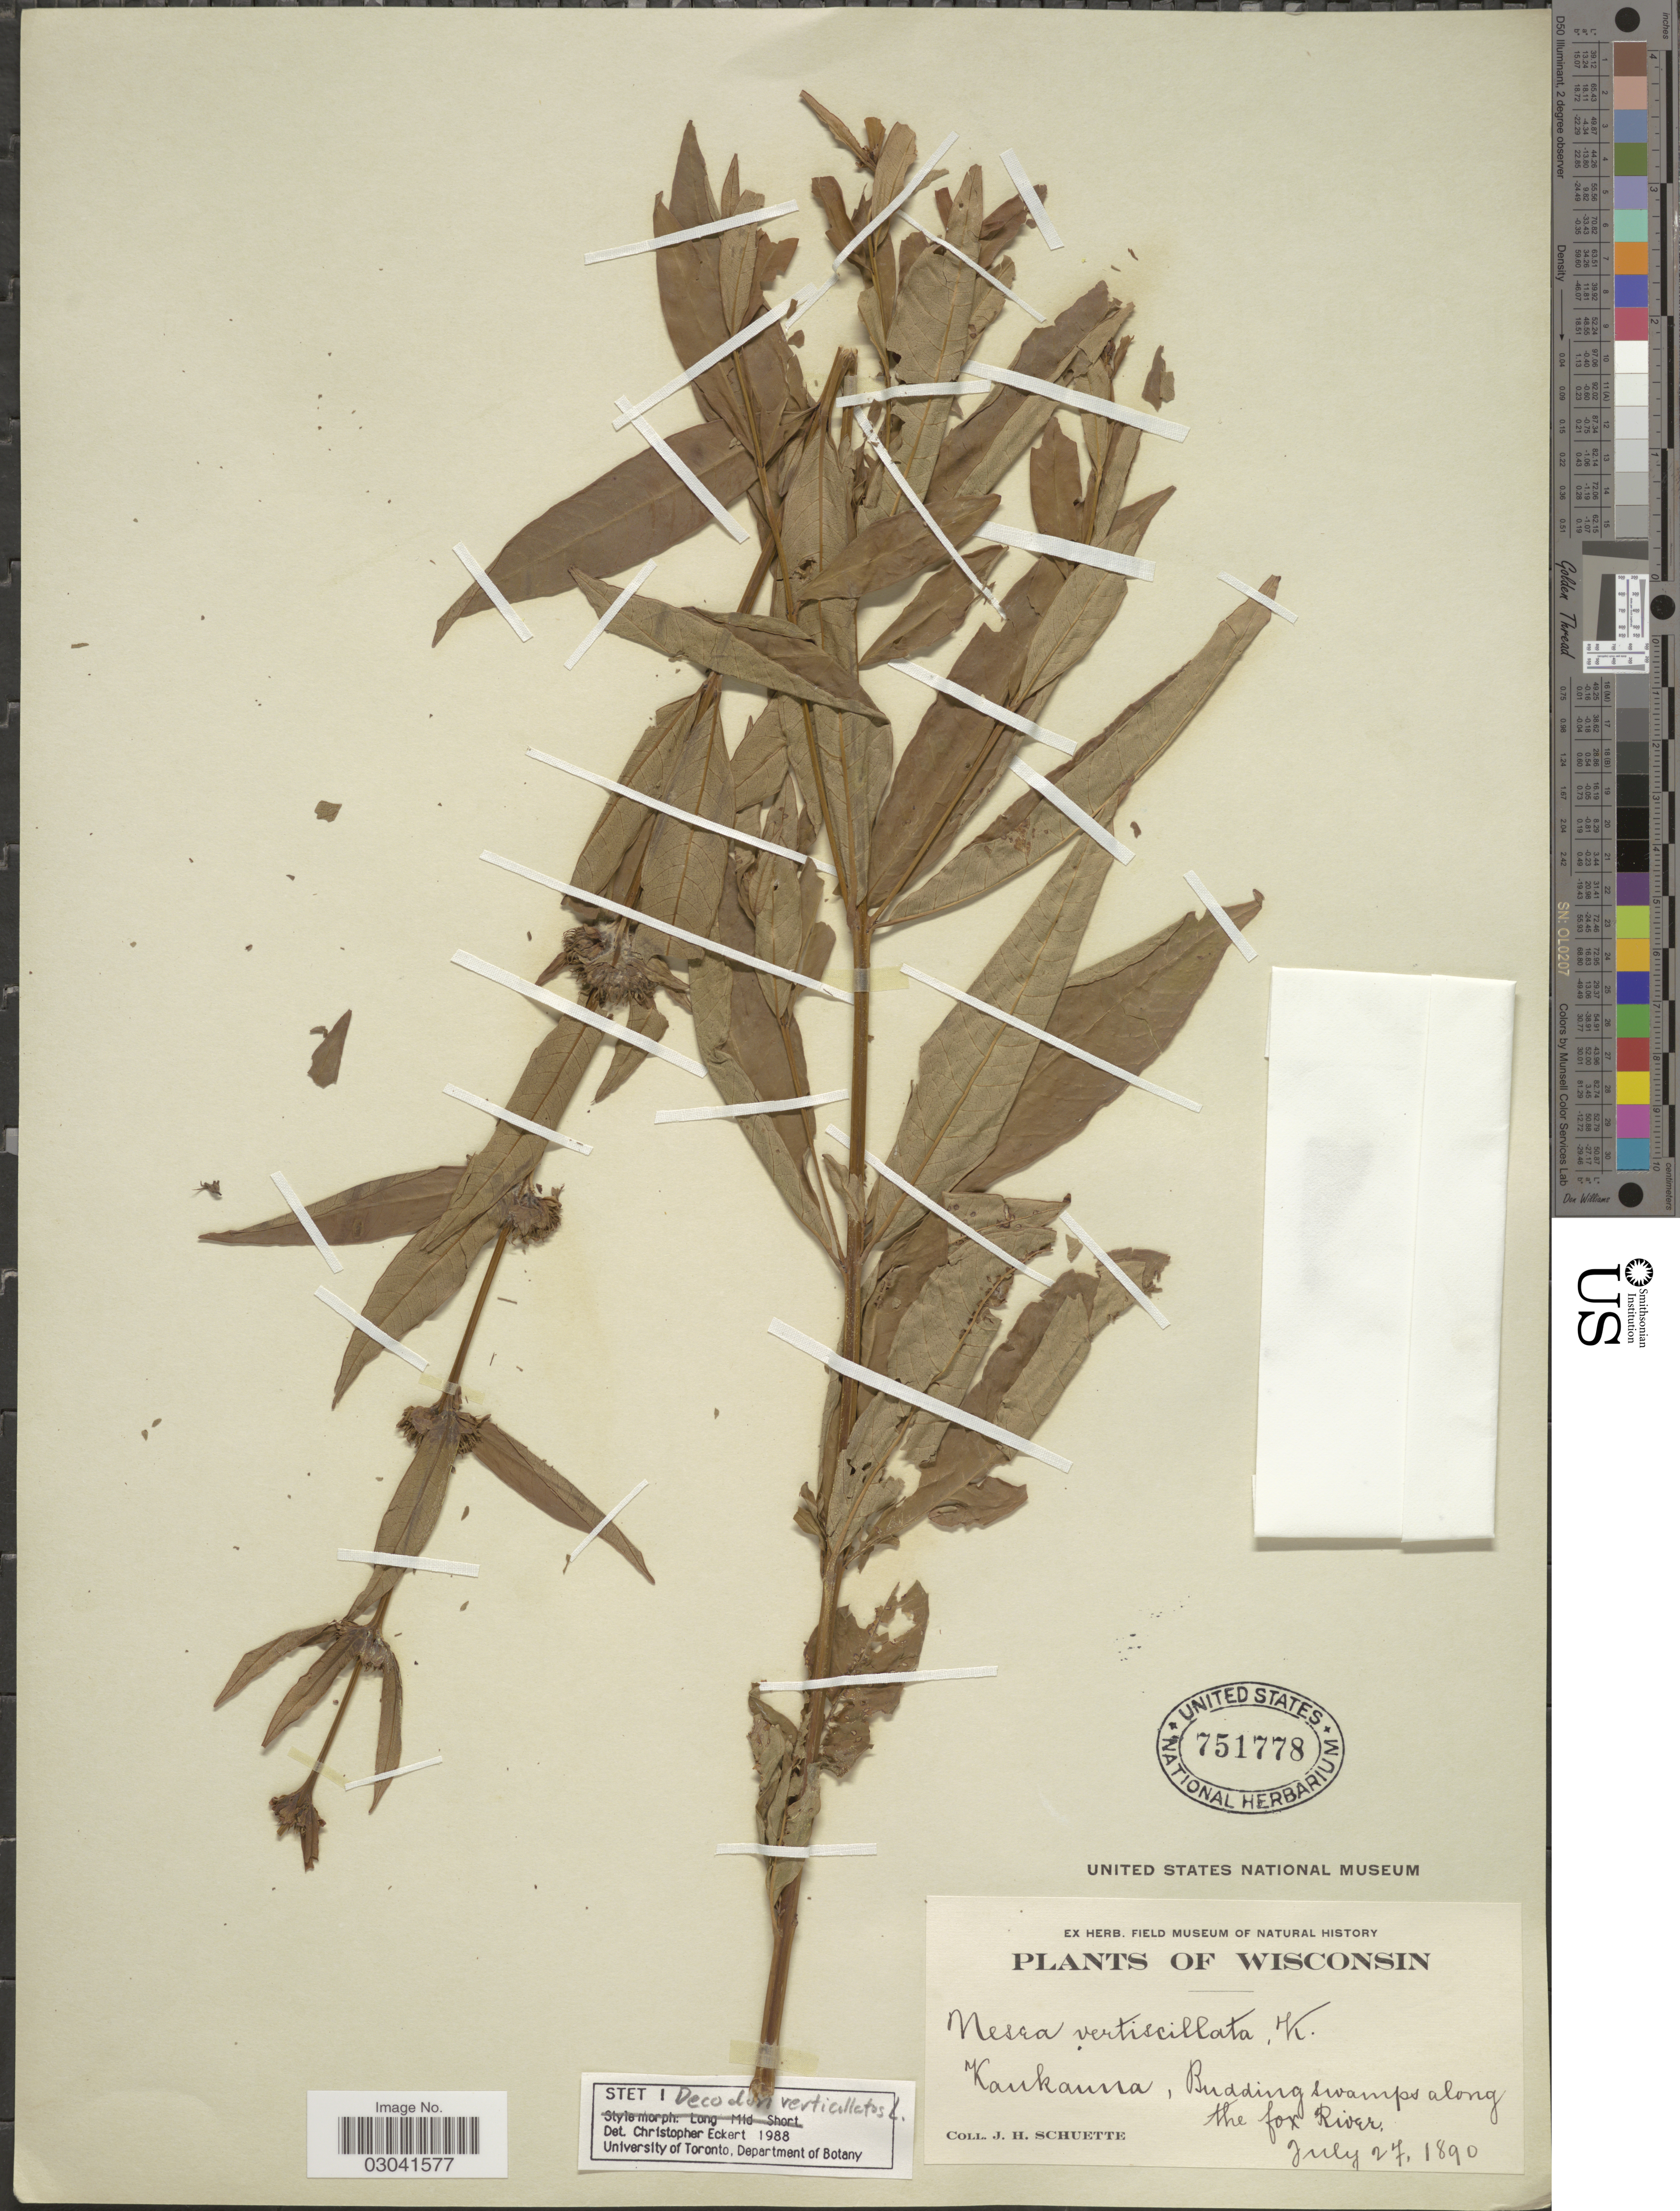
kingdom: Plantae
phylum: Tracheophyta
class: Magnoliopsida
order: Myrtales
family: Lythraceae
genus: Decodon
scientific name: Decodon verticillatus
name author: (L.) Elliott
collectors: J. H. Schuette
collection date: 1890-07-27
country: United States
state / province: Wisconsin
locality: Kaukauna, Budding swamps along the fox River.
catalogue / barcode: US 751778